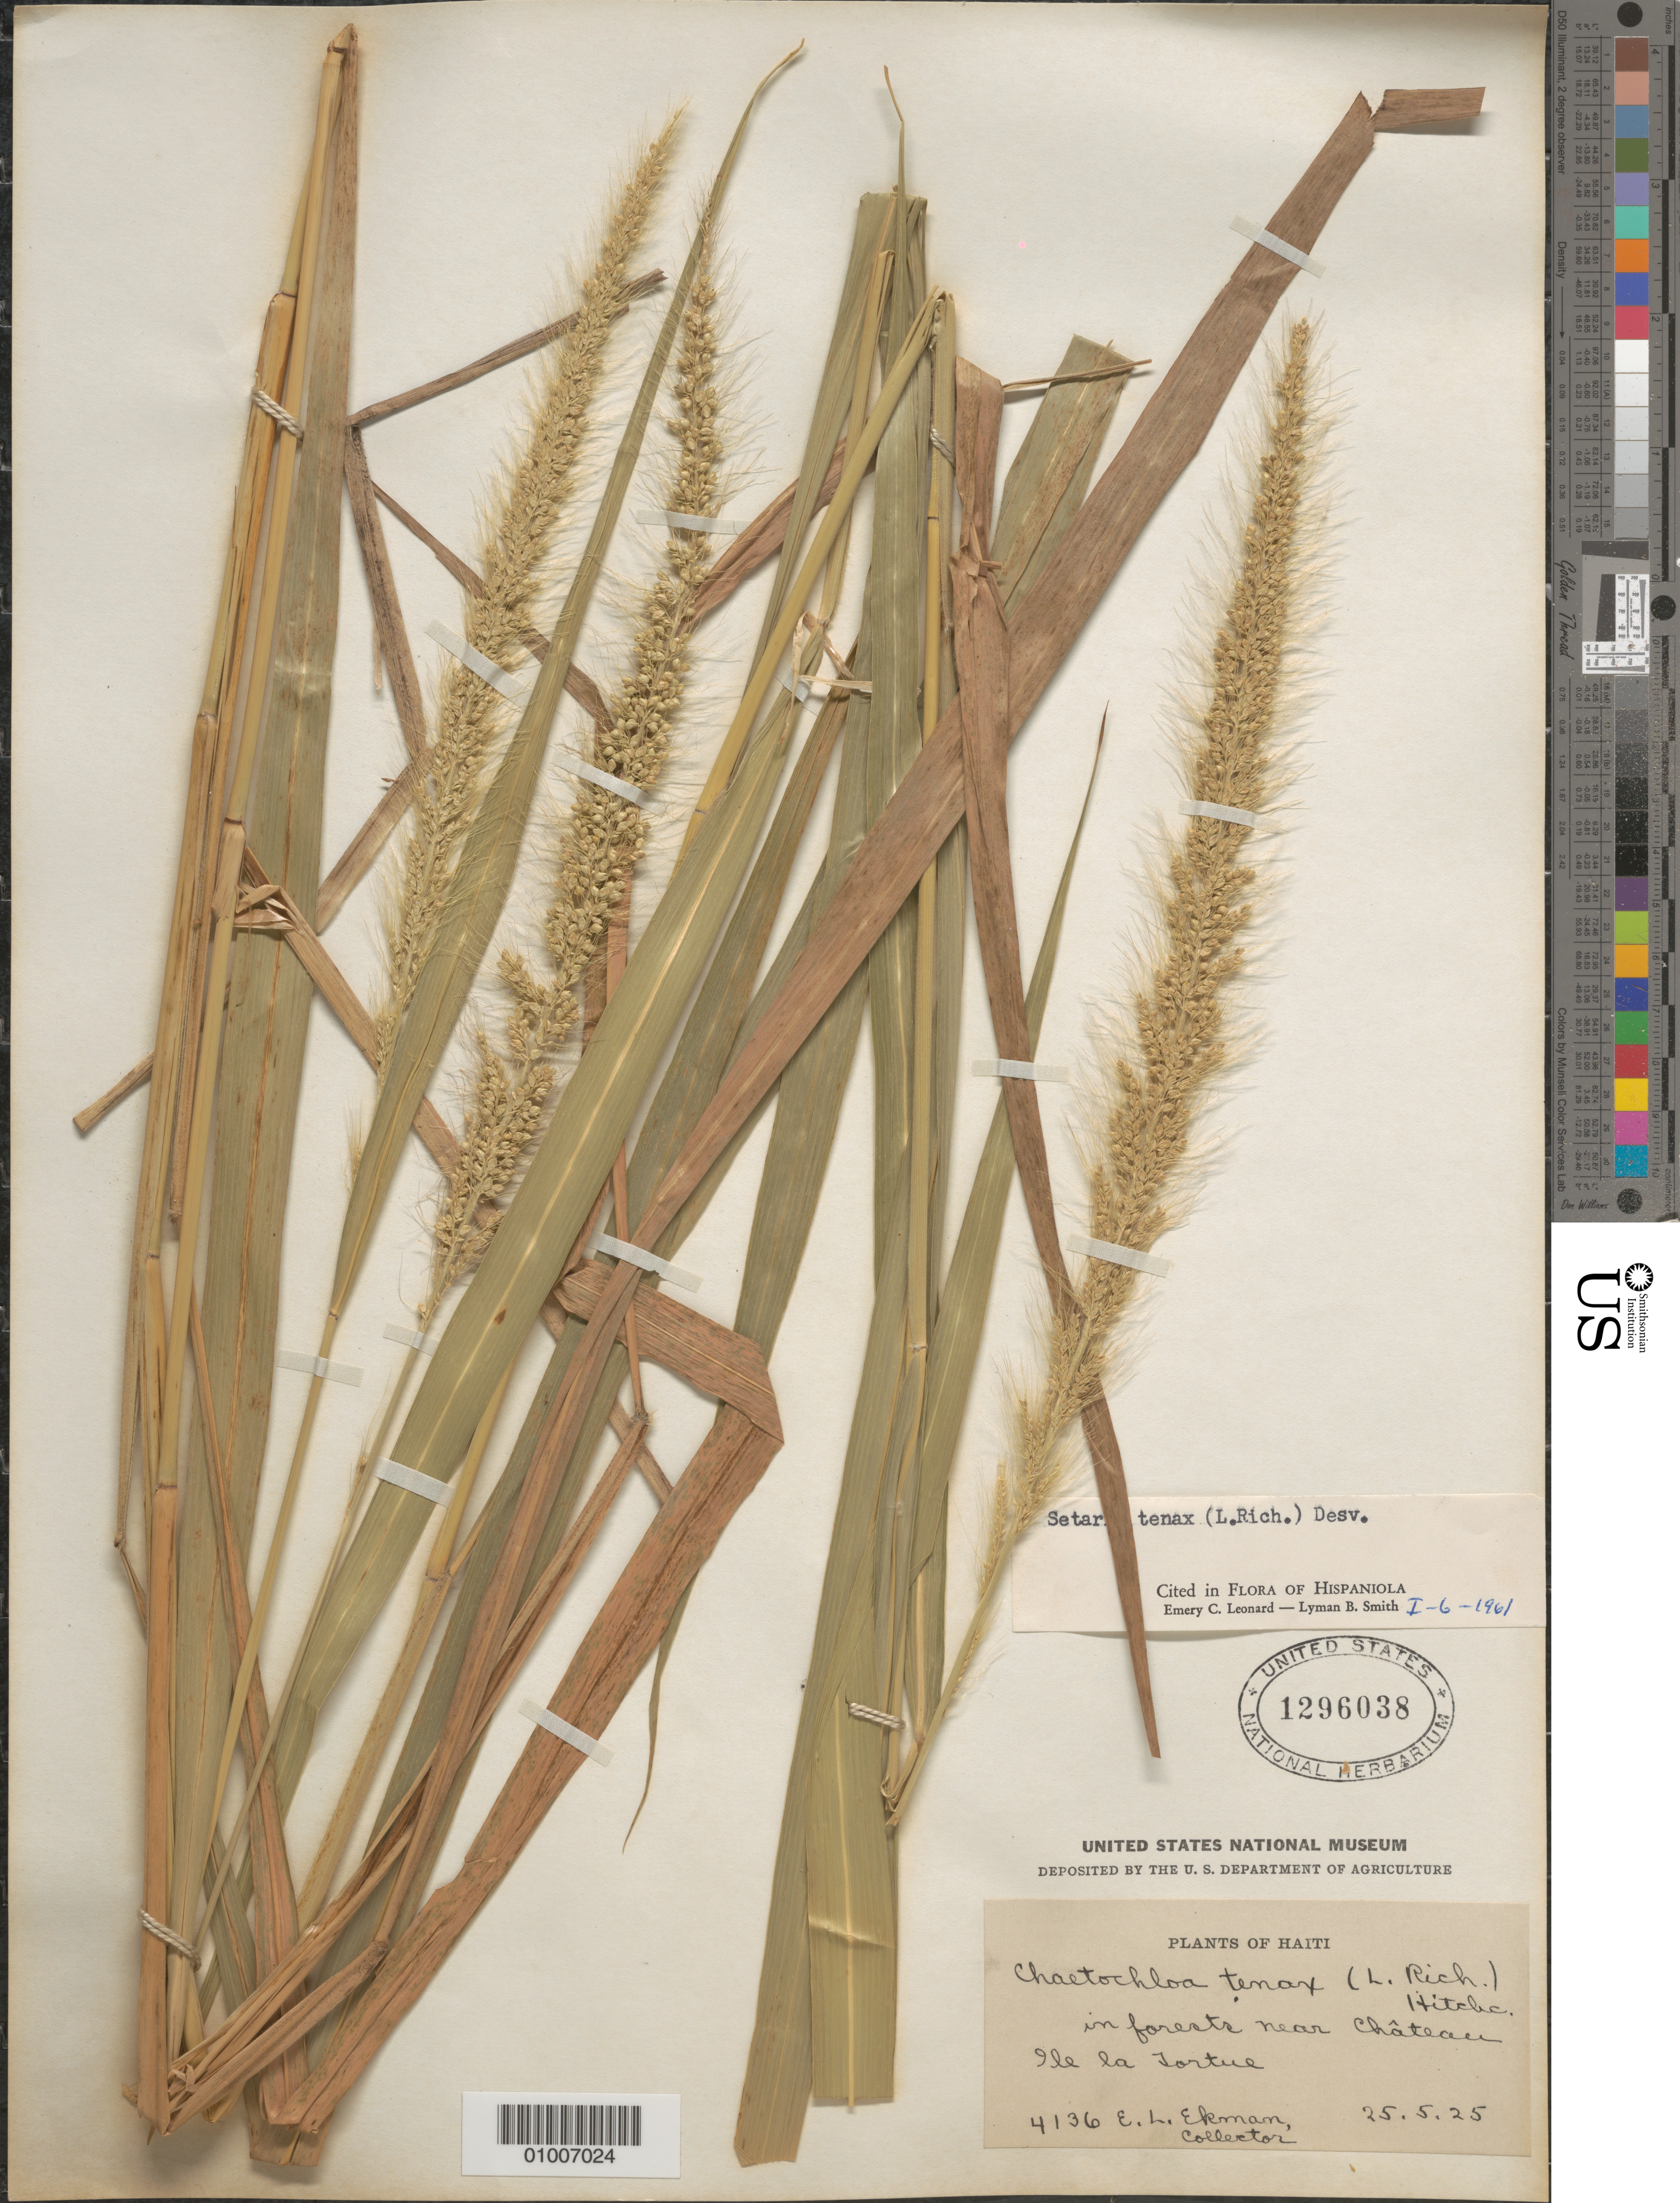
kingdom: Plantae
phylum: Tracheophyta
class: Liliopsida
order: Poales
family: Poaceae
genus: Setaria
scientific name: Setaria tenax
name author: (Rich.) Desv.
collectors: E. L. Ekman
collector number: H 4136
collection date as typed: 25 May 1925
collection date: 1925-05-25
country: Haiti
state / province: Nord-Óuest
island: Île de la Tortue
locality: in forest near Chateau Ile la Tortue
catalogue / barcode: US 1296038